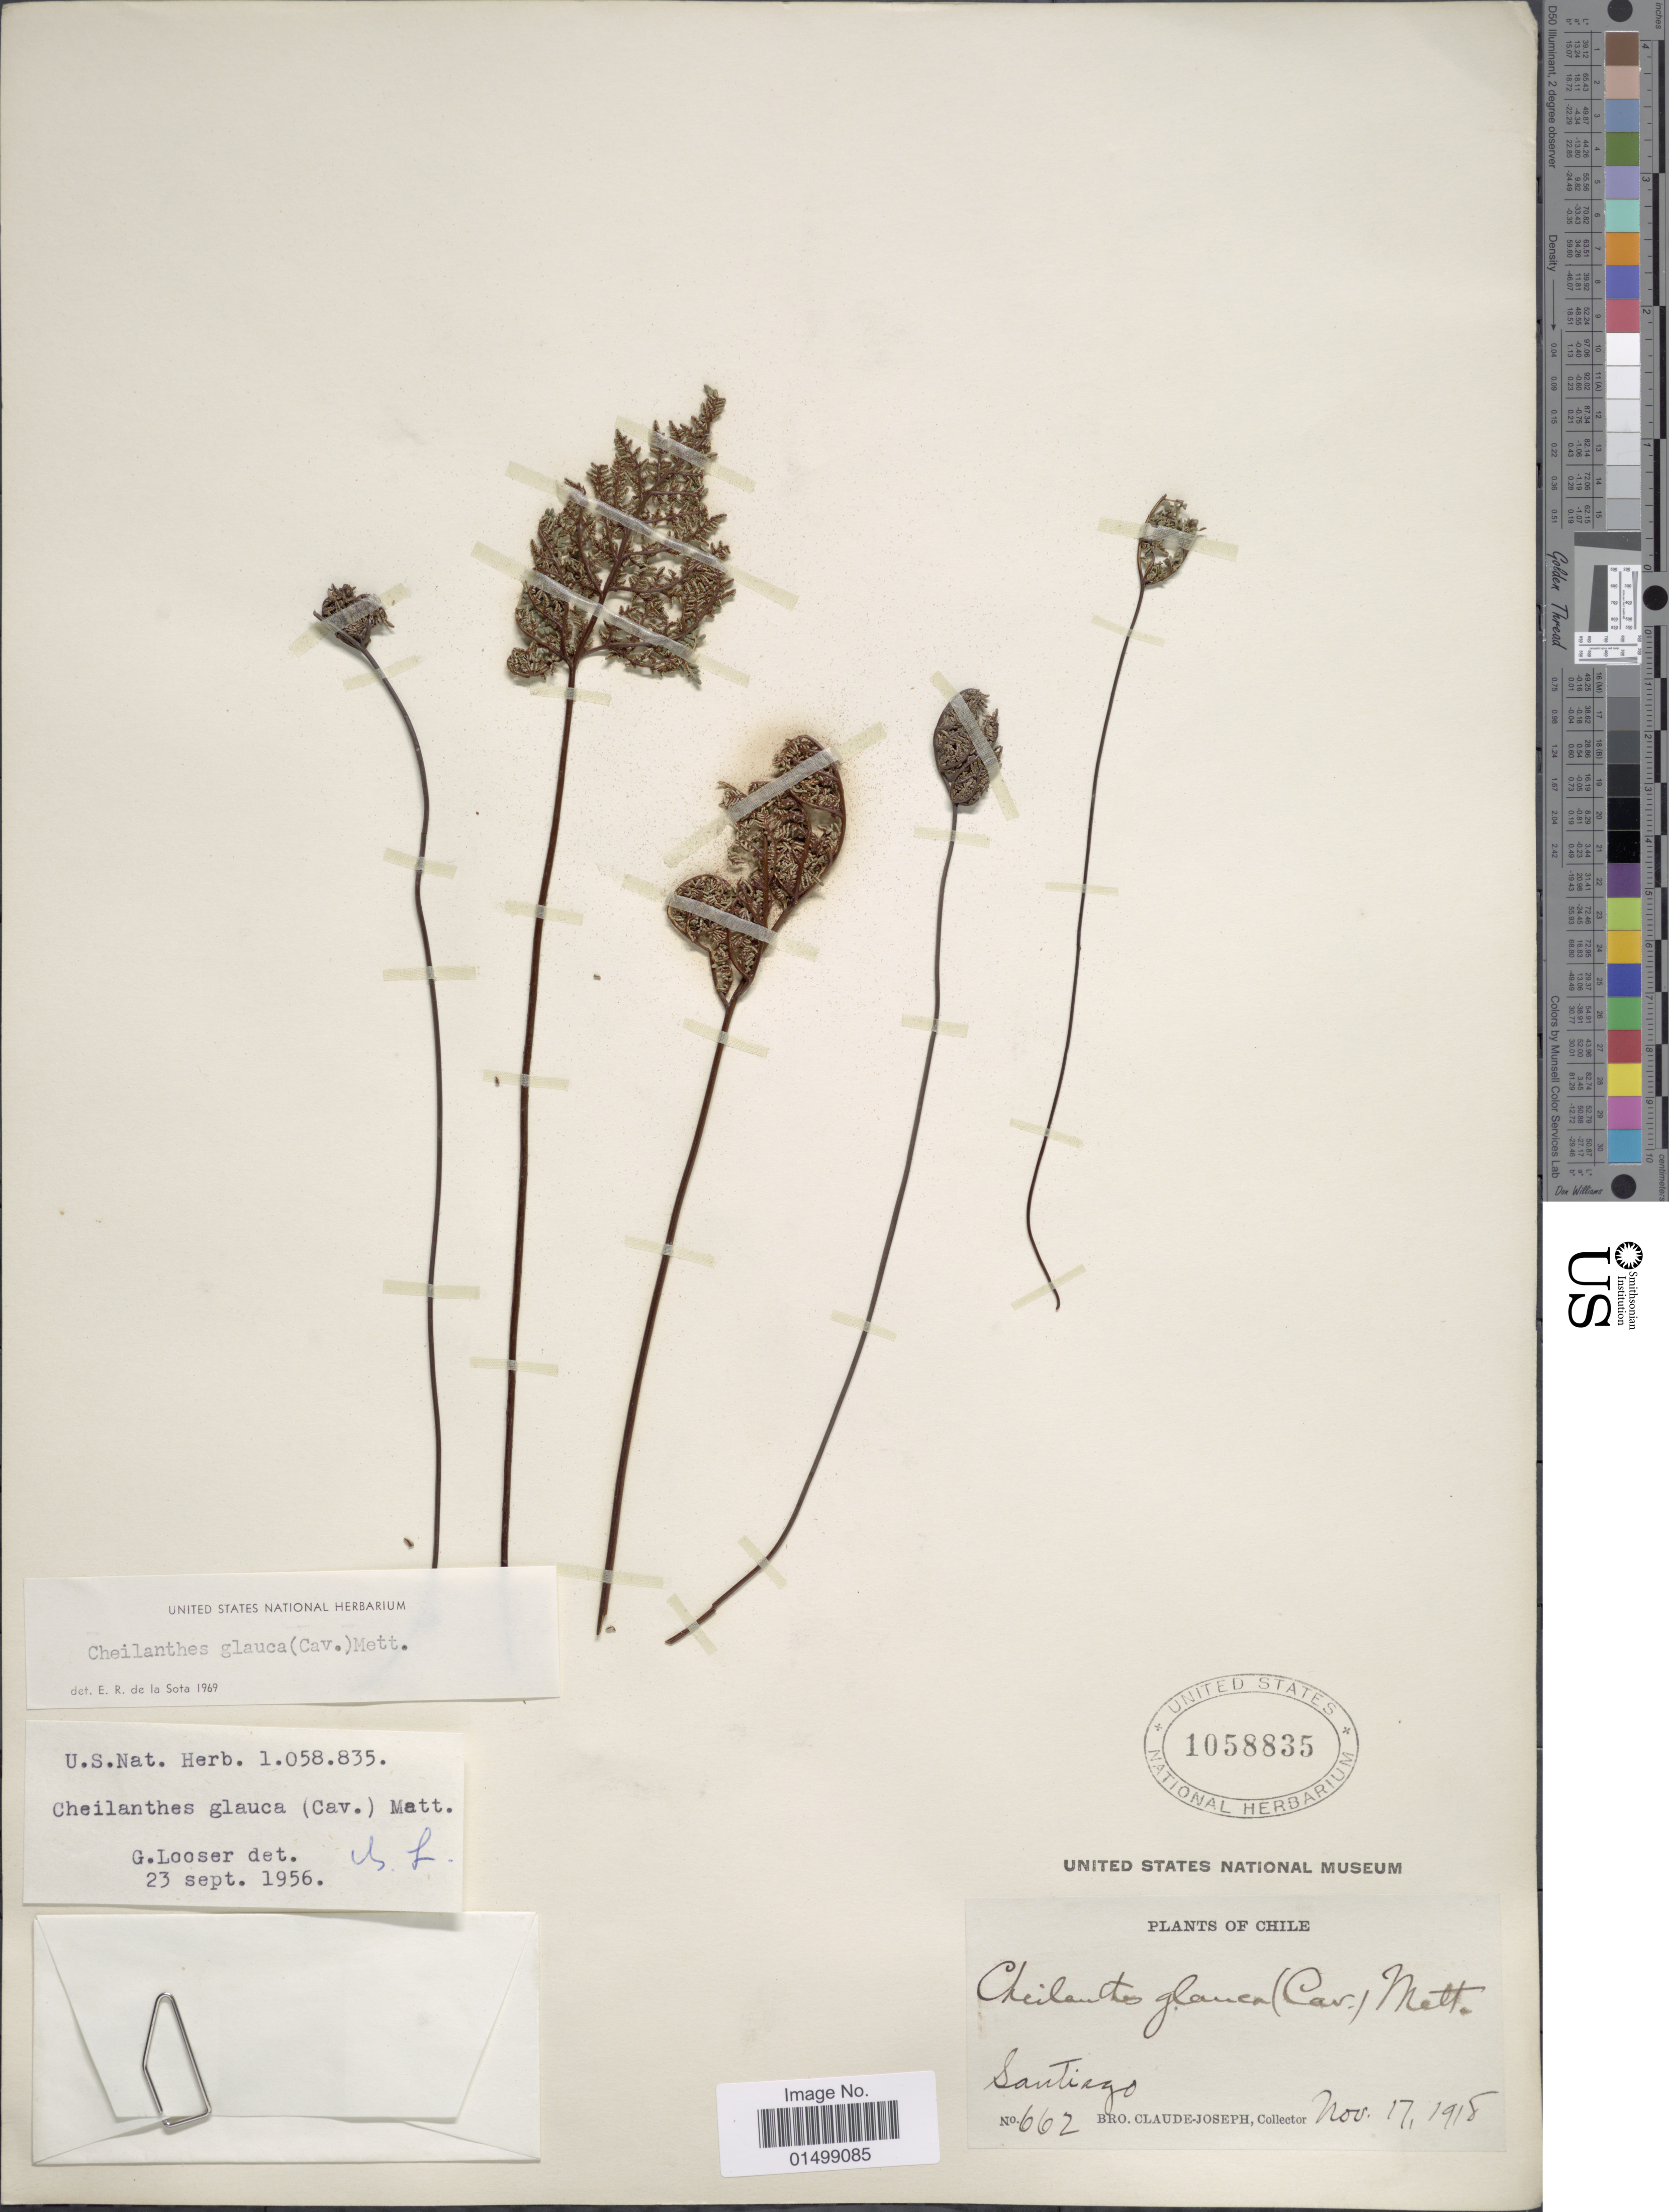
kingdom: Plantae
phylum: Tracheophyta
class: Polypodiopsida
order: Polypodiales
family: Pteridaceae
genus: Cheilanthes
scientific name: Cheilanthes glauca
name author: (Cav.) Mett.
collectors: Bro. Claude-Joseph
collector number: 662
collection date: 1915-11-17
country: Chile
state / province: Región Metropolitana (RM)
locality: Santiago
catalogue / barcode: US 1058835